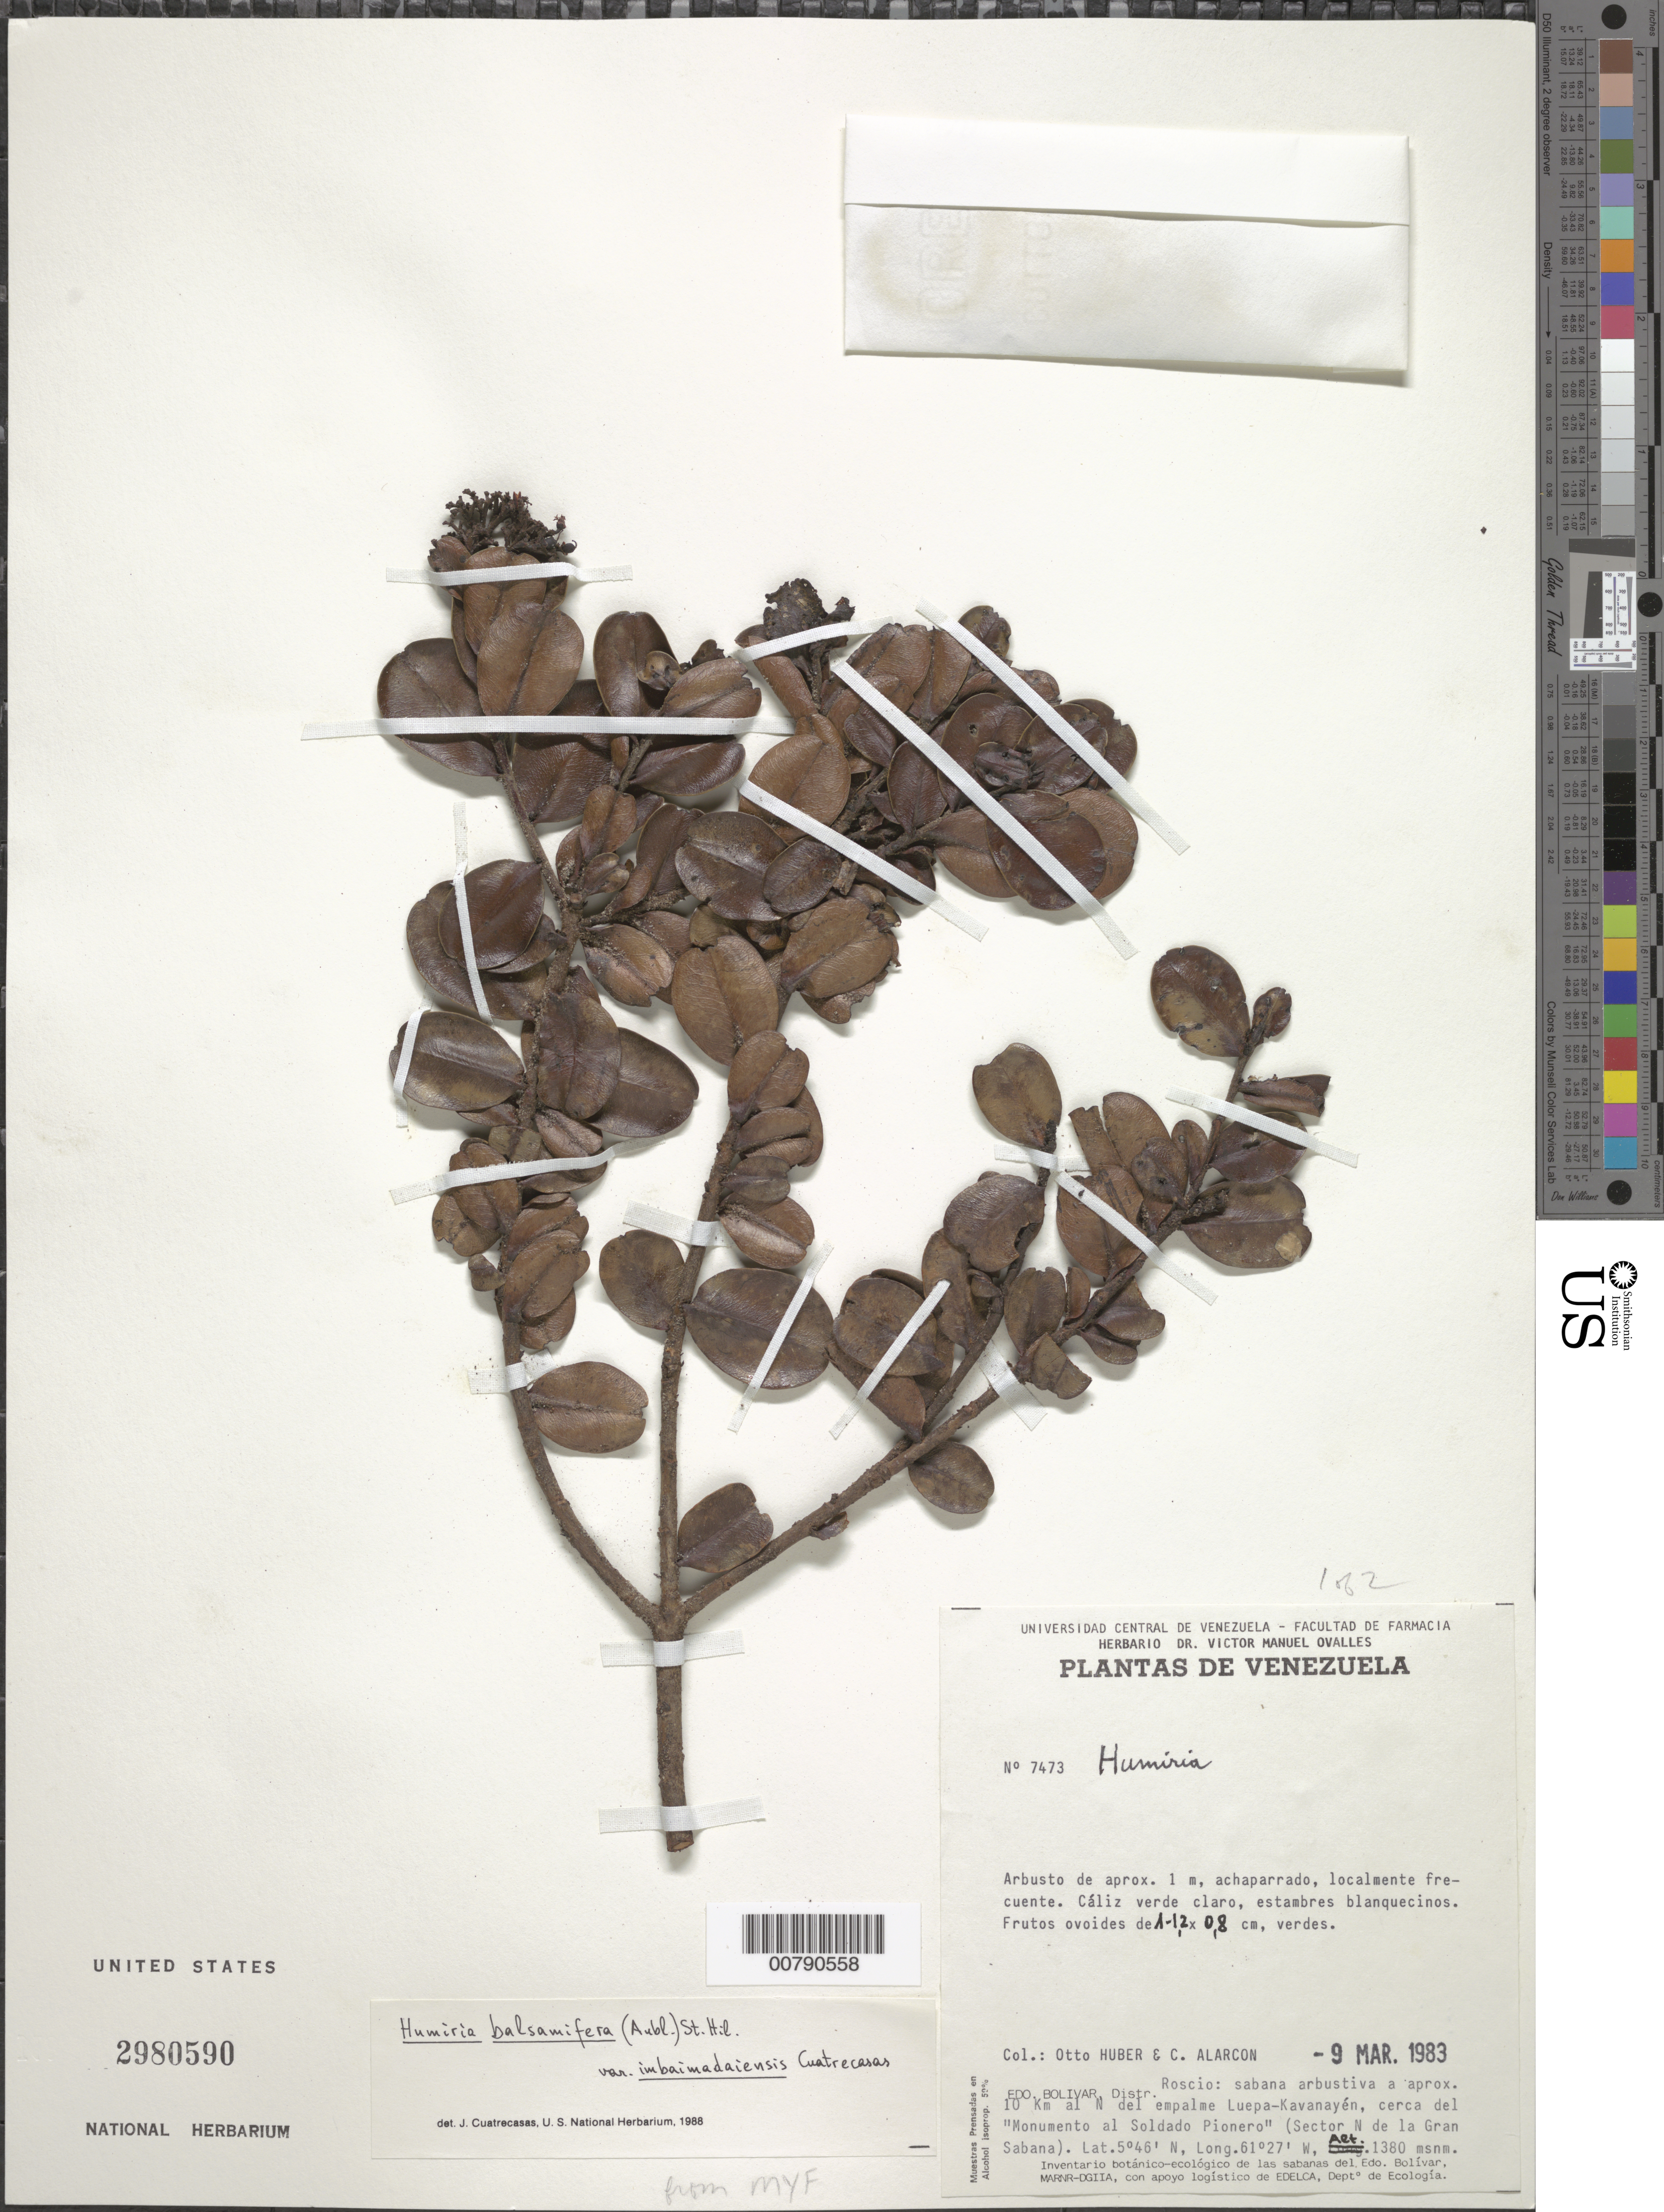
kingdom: Plantae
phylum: Tracheophyta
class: Magnoliopsida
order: Malpighiales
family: Humiriaceae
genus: Humiria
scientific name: Humiria balsamifera var. imbaimadaiensis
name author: Cuatrec.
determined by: Cuatrecasas, J.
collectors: O. Huber & C. Alarcon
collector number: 7473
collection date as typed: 9-Mar-83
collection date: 1983-03-09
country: Venezuela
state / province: Bolívar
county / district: Roscio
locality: Luepa-Kavanayen junction, 10 km N, N of Gran Sabana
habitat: Savanna with trees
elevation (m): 1380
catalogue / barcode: US 2980590